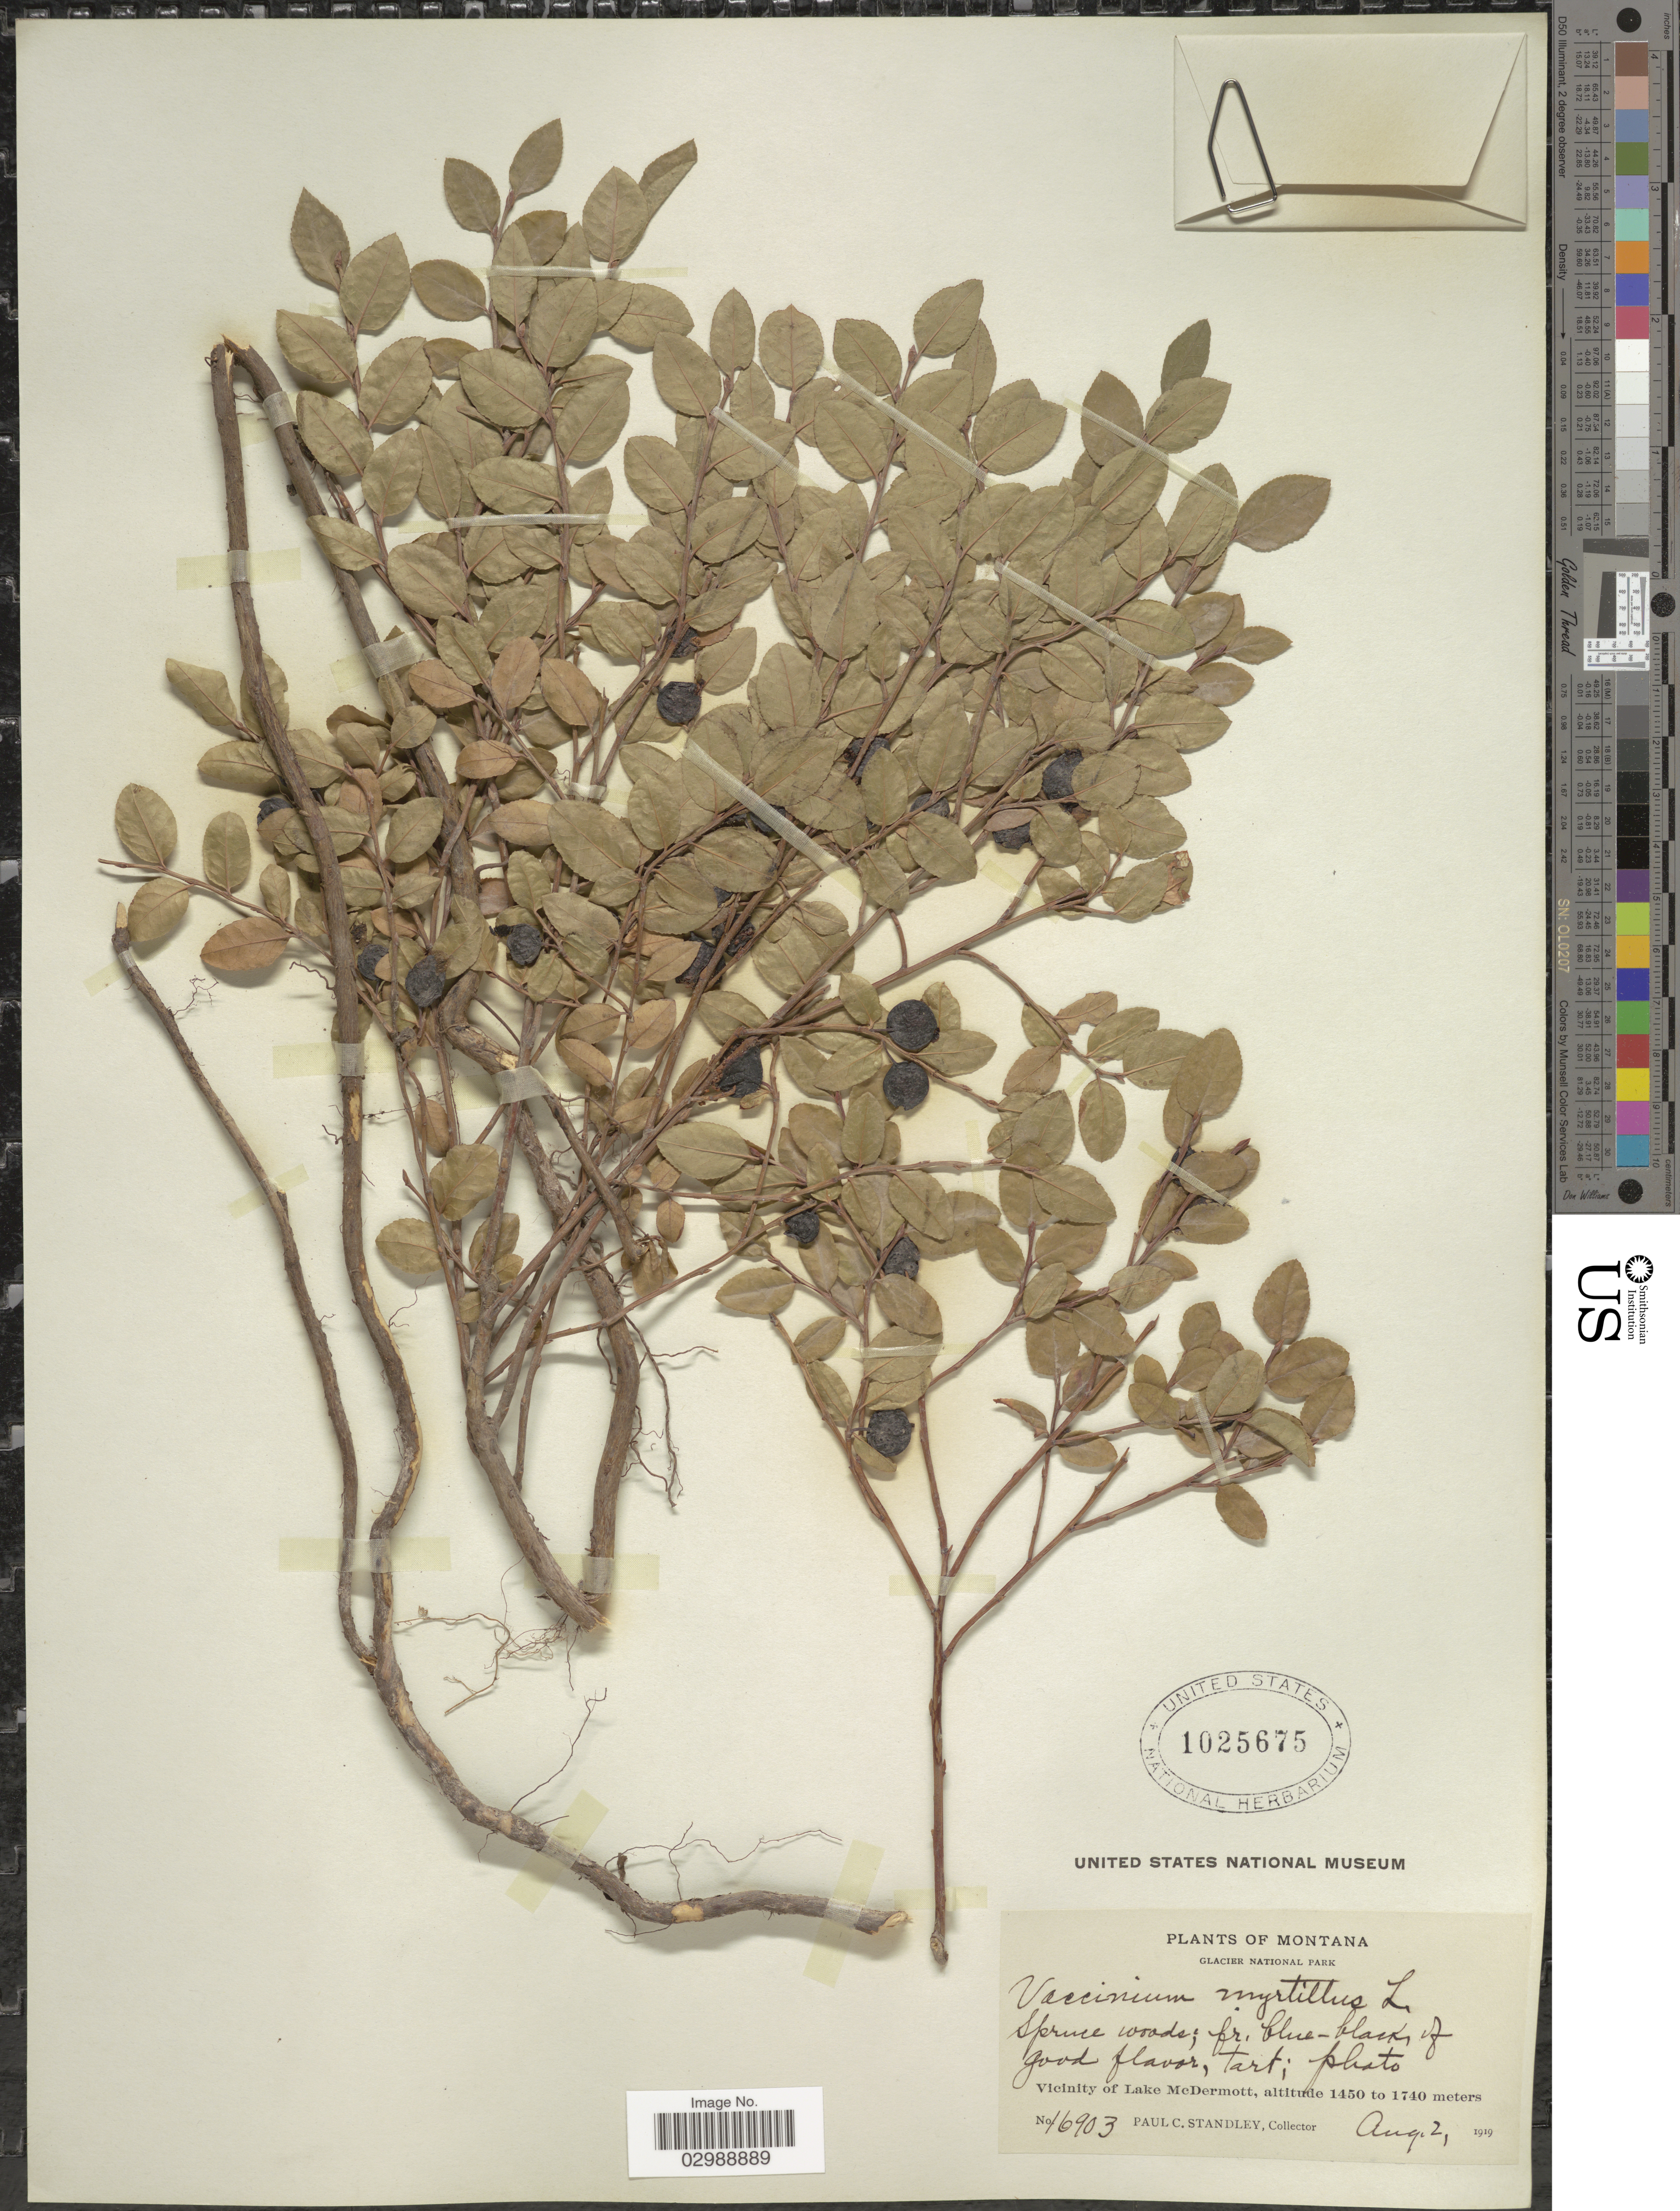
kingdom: Plantae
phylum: Tracheophyta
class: Magnoliopsida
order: Ericales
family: Ericaceae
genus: Vaccinium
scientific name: Vaccinium oreophilum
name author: Rydb.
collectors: P. C. Standley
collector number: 16903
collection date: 1919-08-02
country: United States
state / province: Montana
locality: Glacier National Park. Vicinity of Lake McDermott.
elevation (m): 1450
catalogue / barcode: US 1025675